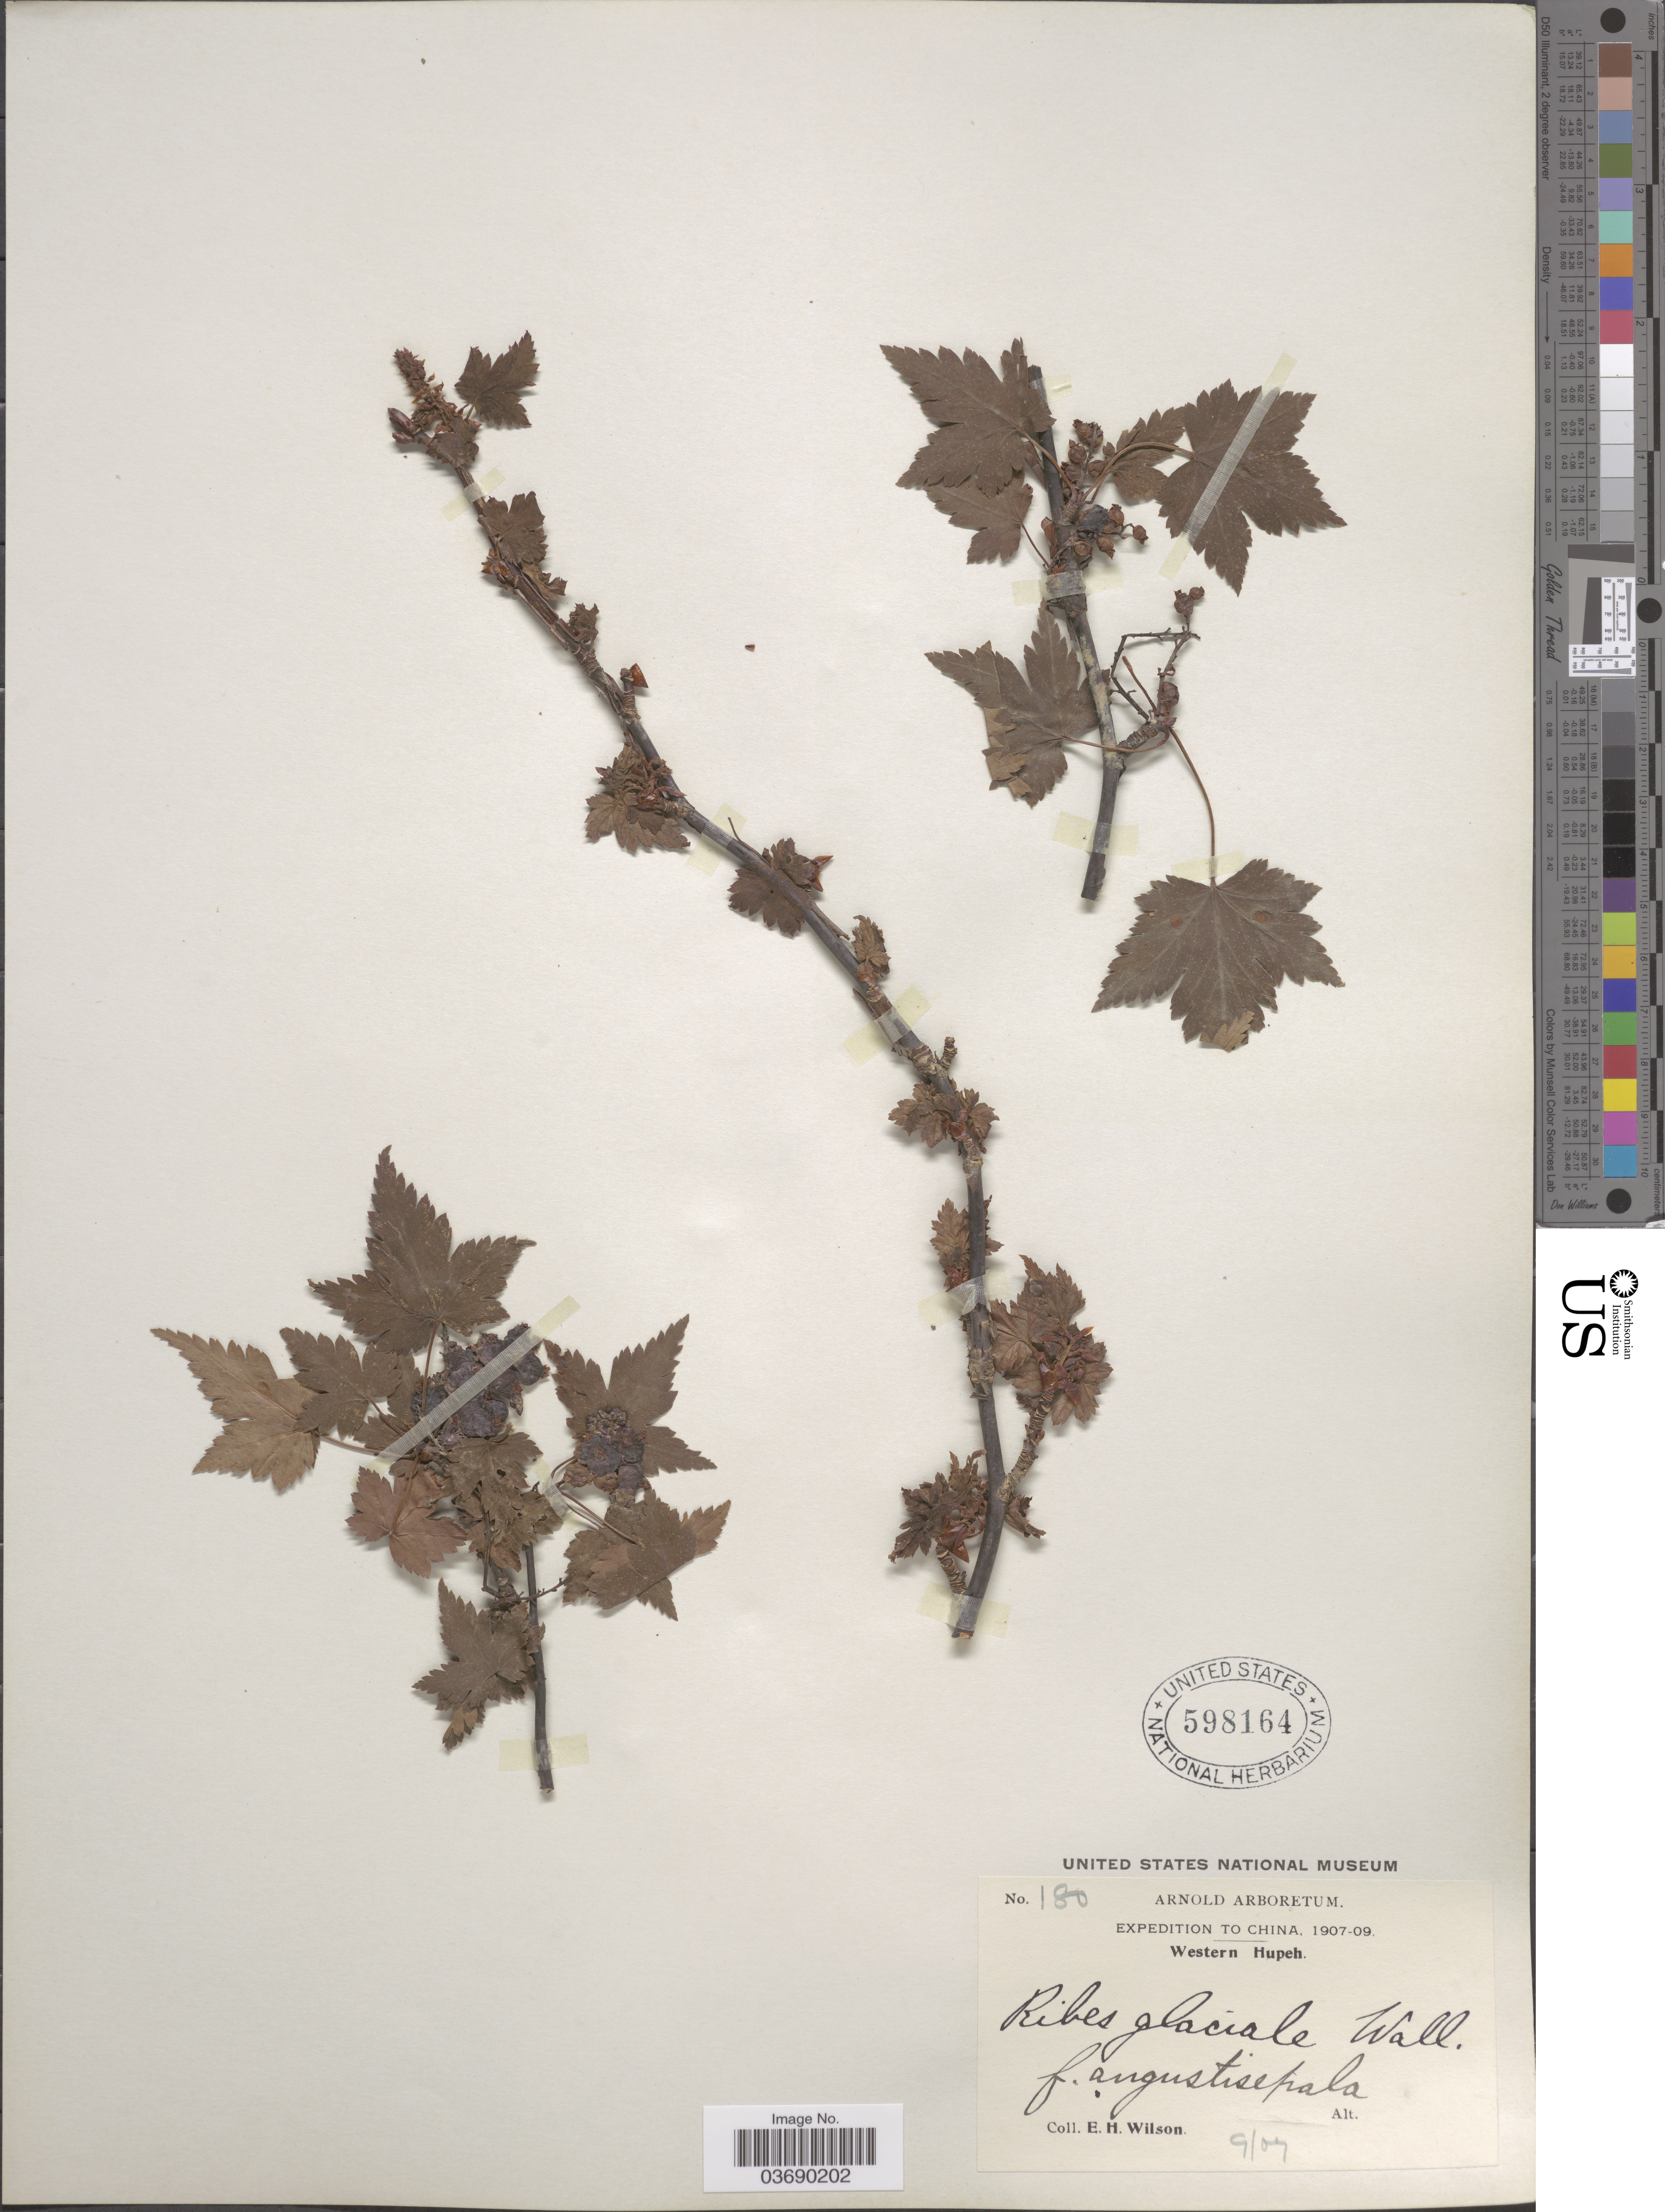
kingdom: Plantae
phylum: Tracheophyta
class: Magnoliopsida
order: Saxifragales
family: Grossulariaceae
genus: Ribes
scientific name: Ribes glaciale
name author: Wall.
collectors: E. Wilson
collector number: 180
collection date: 1907-09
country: China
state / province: Hubei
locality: Western Hupeh.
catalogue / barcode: US 598164